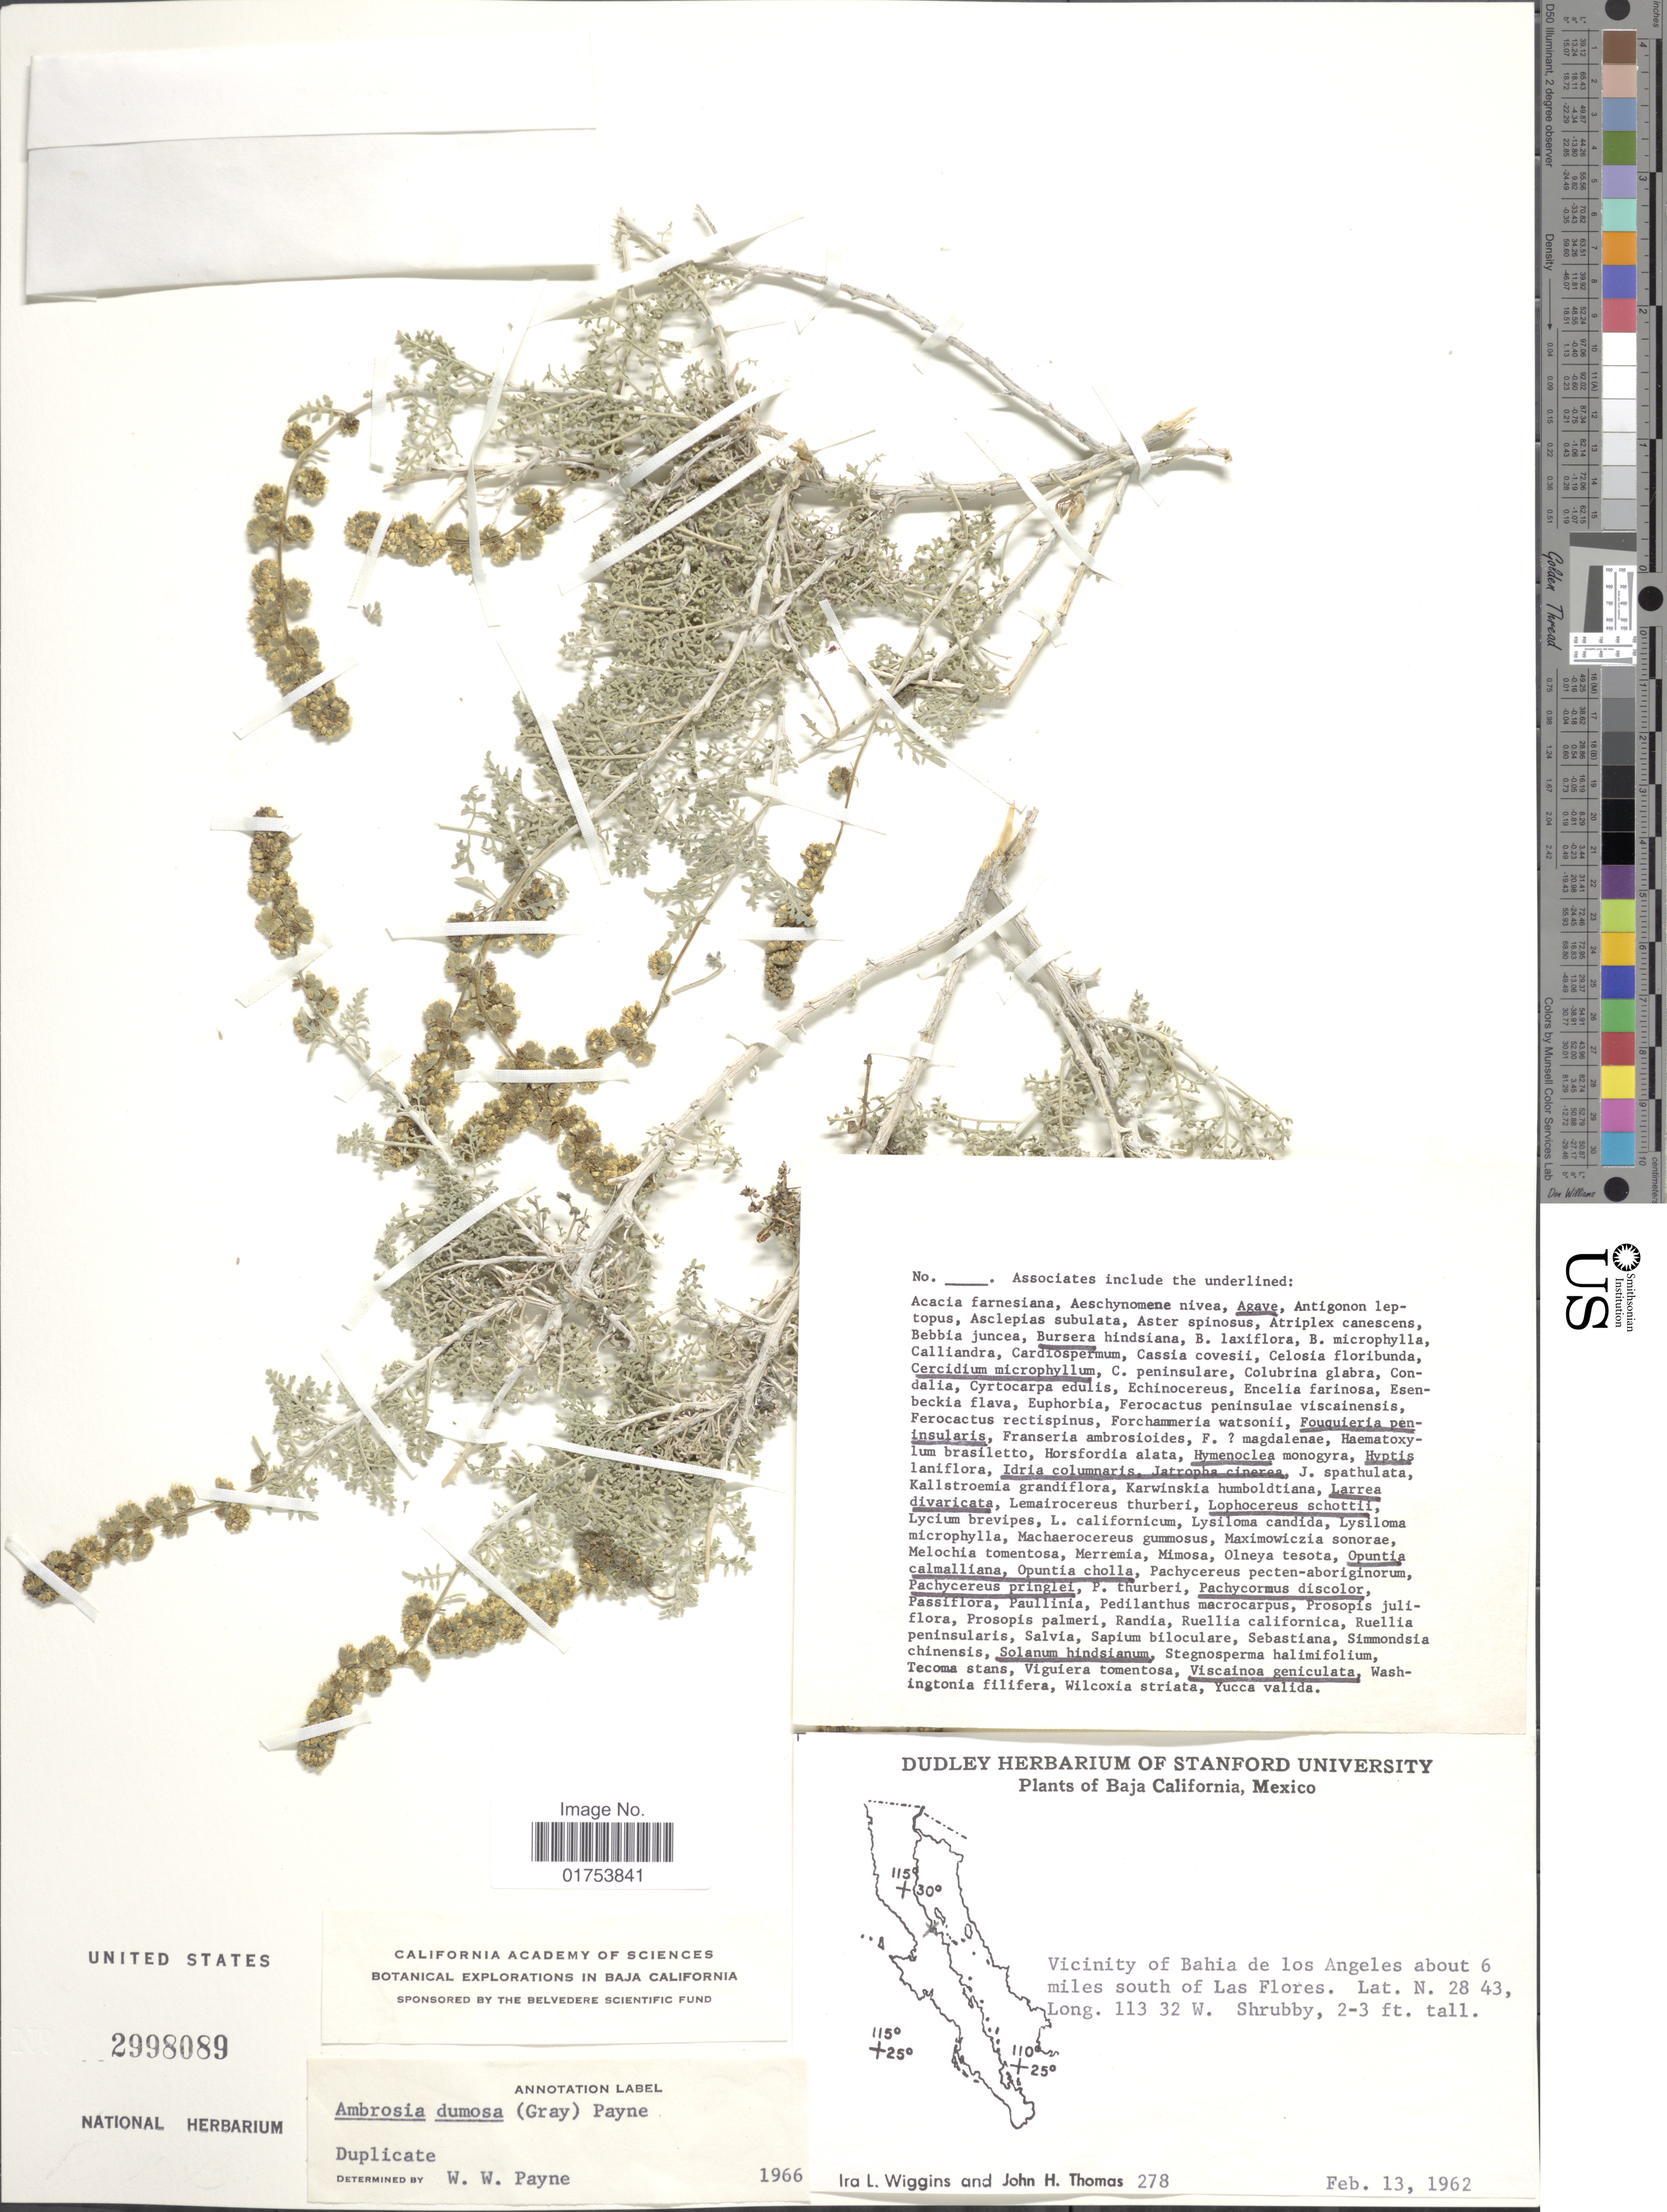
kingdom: Plantae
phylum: Tracheophyta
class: Magnoliopsida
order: Asterales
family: Asteraceae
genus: Ambrosia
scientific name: Ambrosia dumosa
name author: (A. Gray) W.W.Payne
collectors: I. L. Wiggins & J. H. Thomas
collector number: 278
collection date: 1962-02-13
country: Mexico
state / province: Baja California Norte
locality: Vicinity of Bahia de los Angeles about 6 miles south of Las Flores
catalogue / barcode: US 2998089